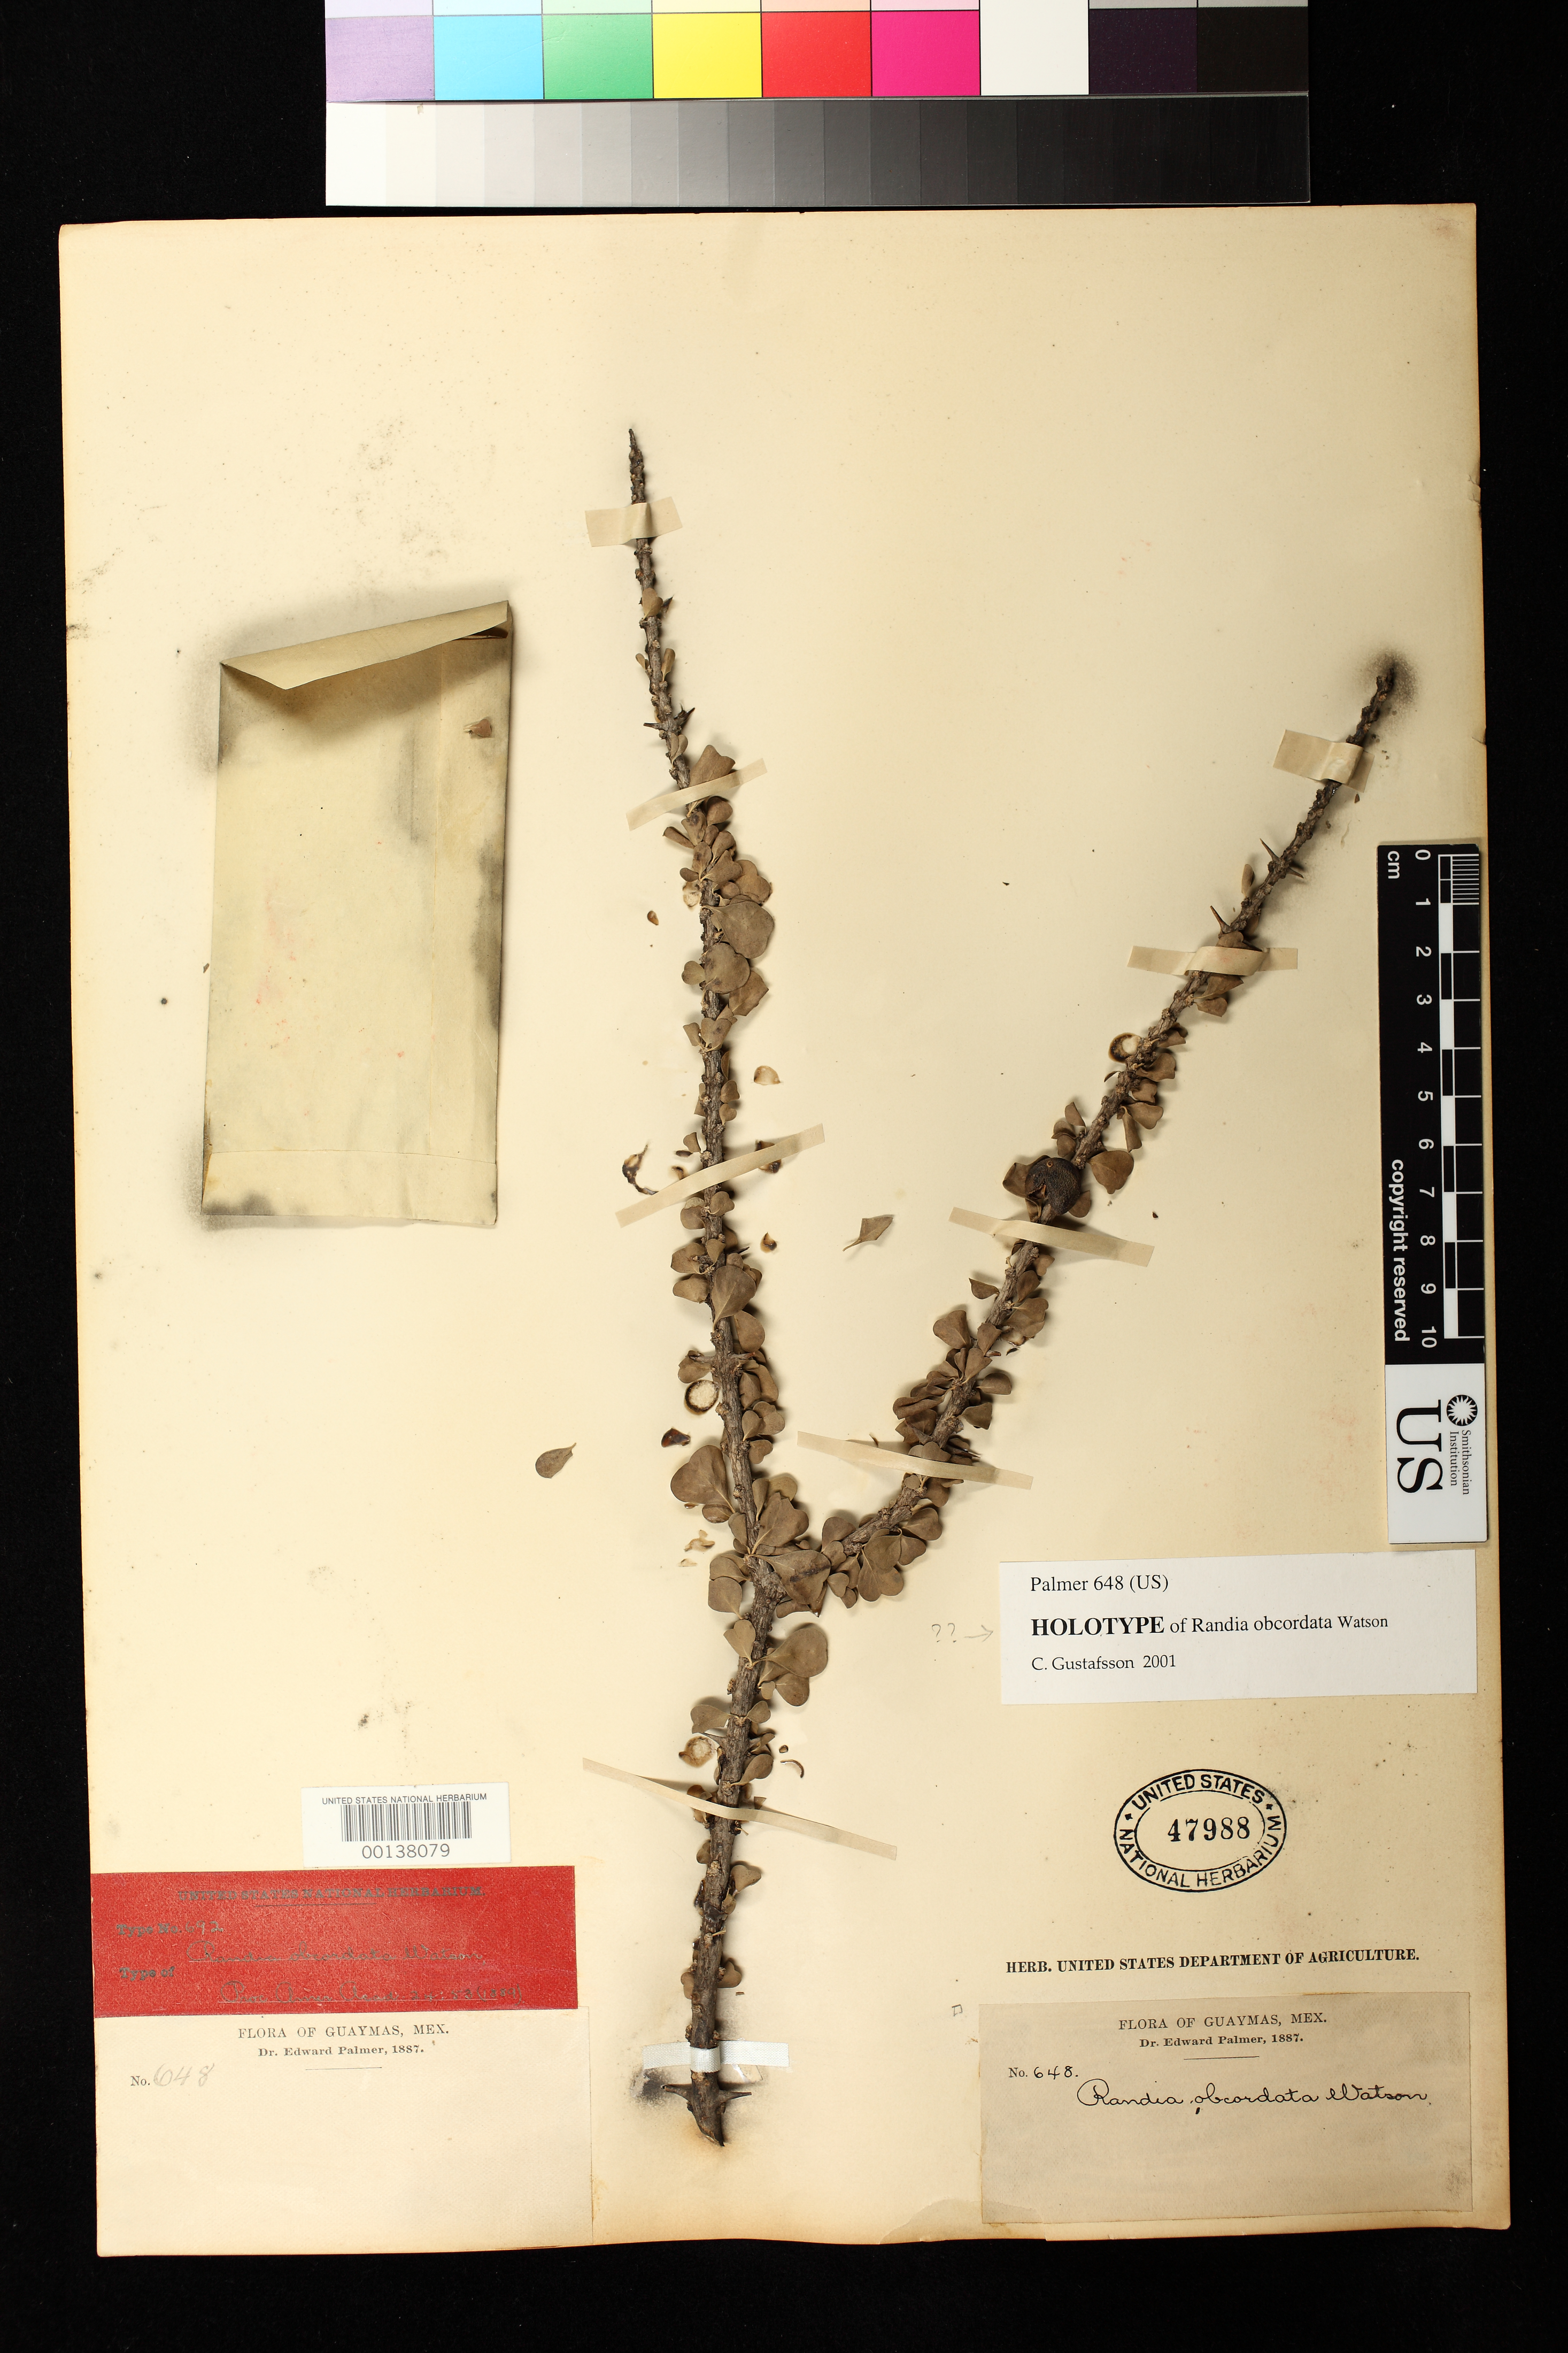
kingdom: Plantae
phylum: Tracheophyta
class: Magnoliopsida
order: Gentianales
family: Rubiaceae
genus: Randia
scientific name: Randia obcordata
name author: S. Watson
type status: Type Collection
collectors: E. Palmer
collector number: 648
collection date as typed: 1887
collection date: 1887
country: Mexico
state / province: Sonora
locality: Near Guaymas.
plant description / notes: This US sheet is cited (by sheet number, 47988) as the "holotype" by Lorence (1999, Nomenclator) and annotated as such by C. Gustaffson (2001). Dubiously to be considered the holotype as HUH online records indicate a single sheet at GH (cited by Lorence and annotated by Gustaffson as "isotype") which is more likely the holotype; as protologue does not indicate location of a holotype, at best lectotypification is required.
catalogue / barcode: US 47988